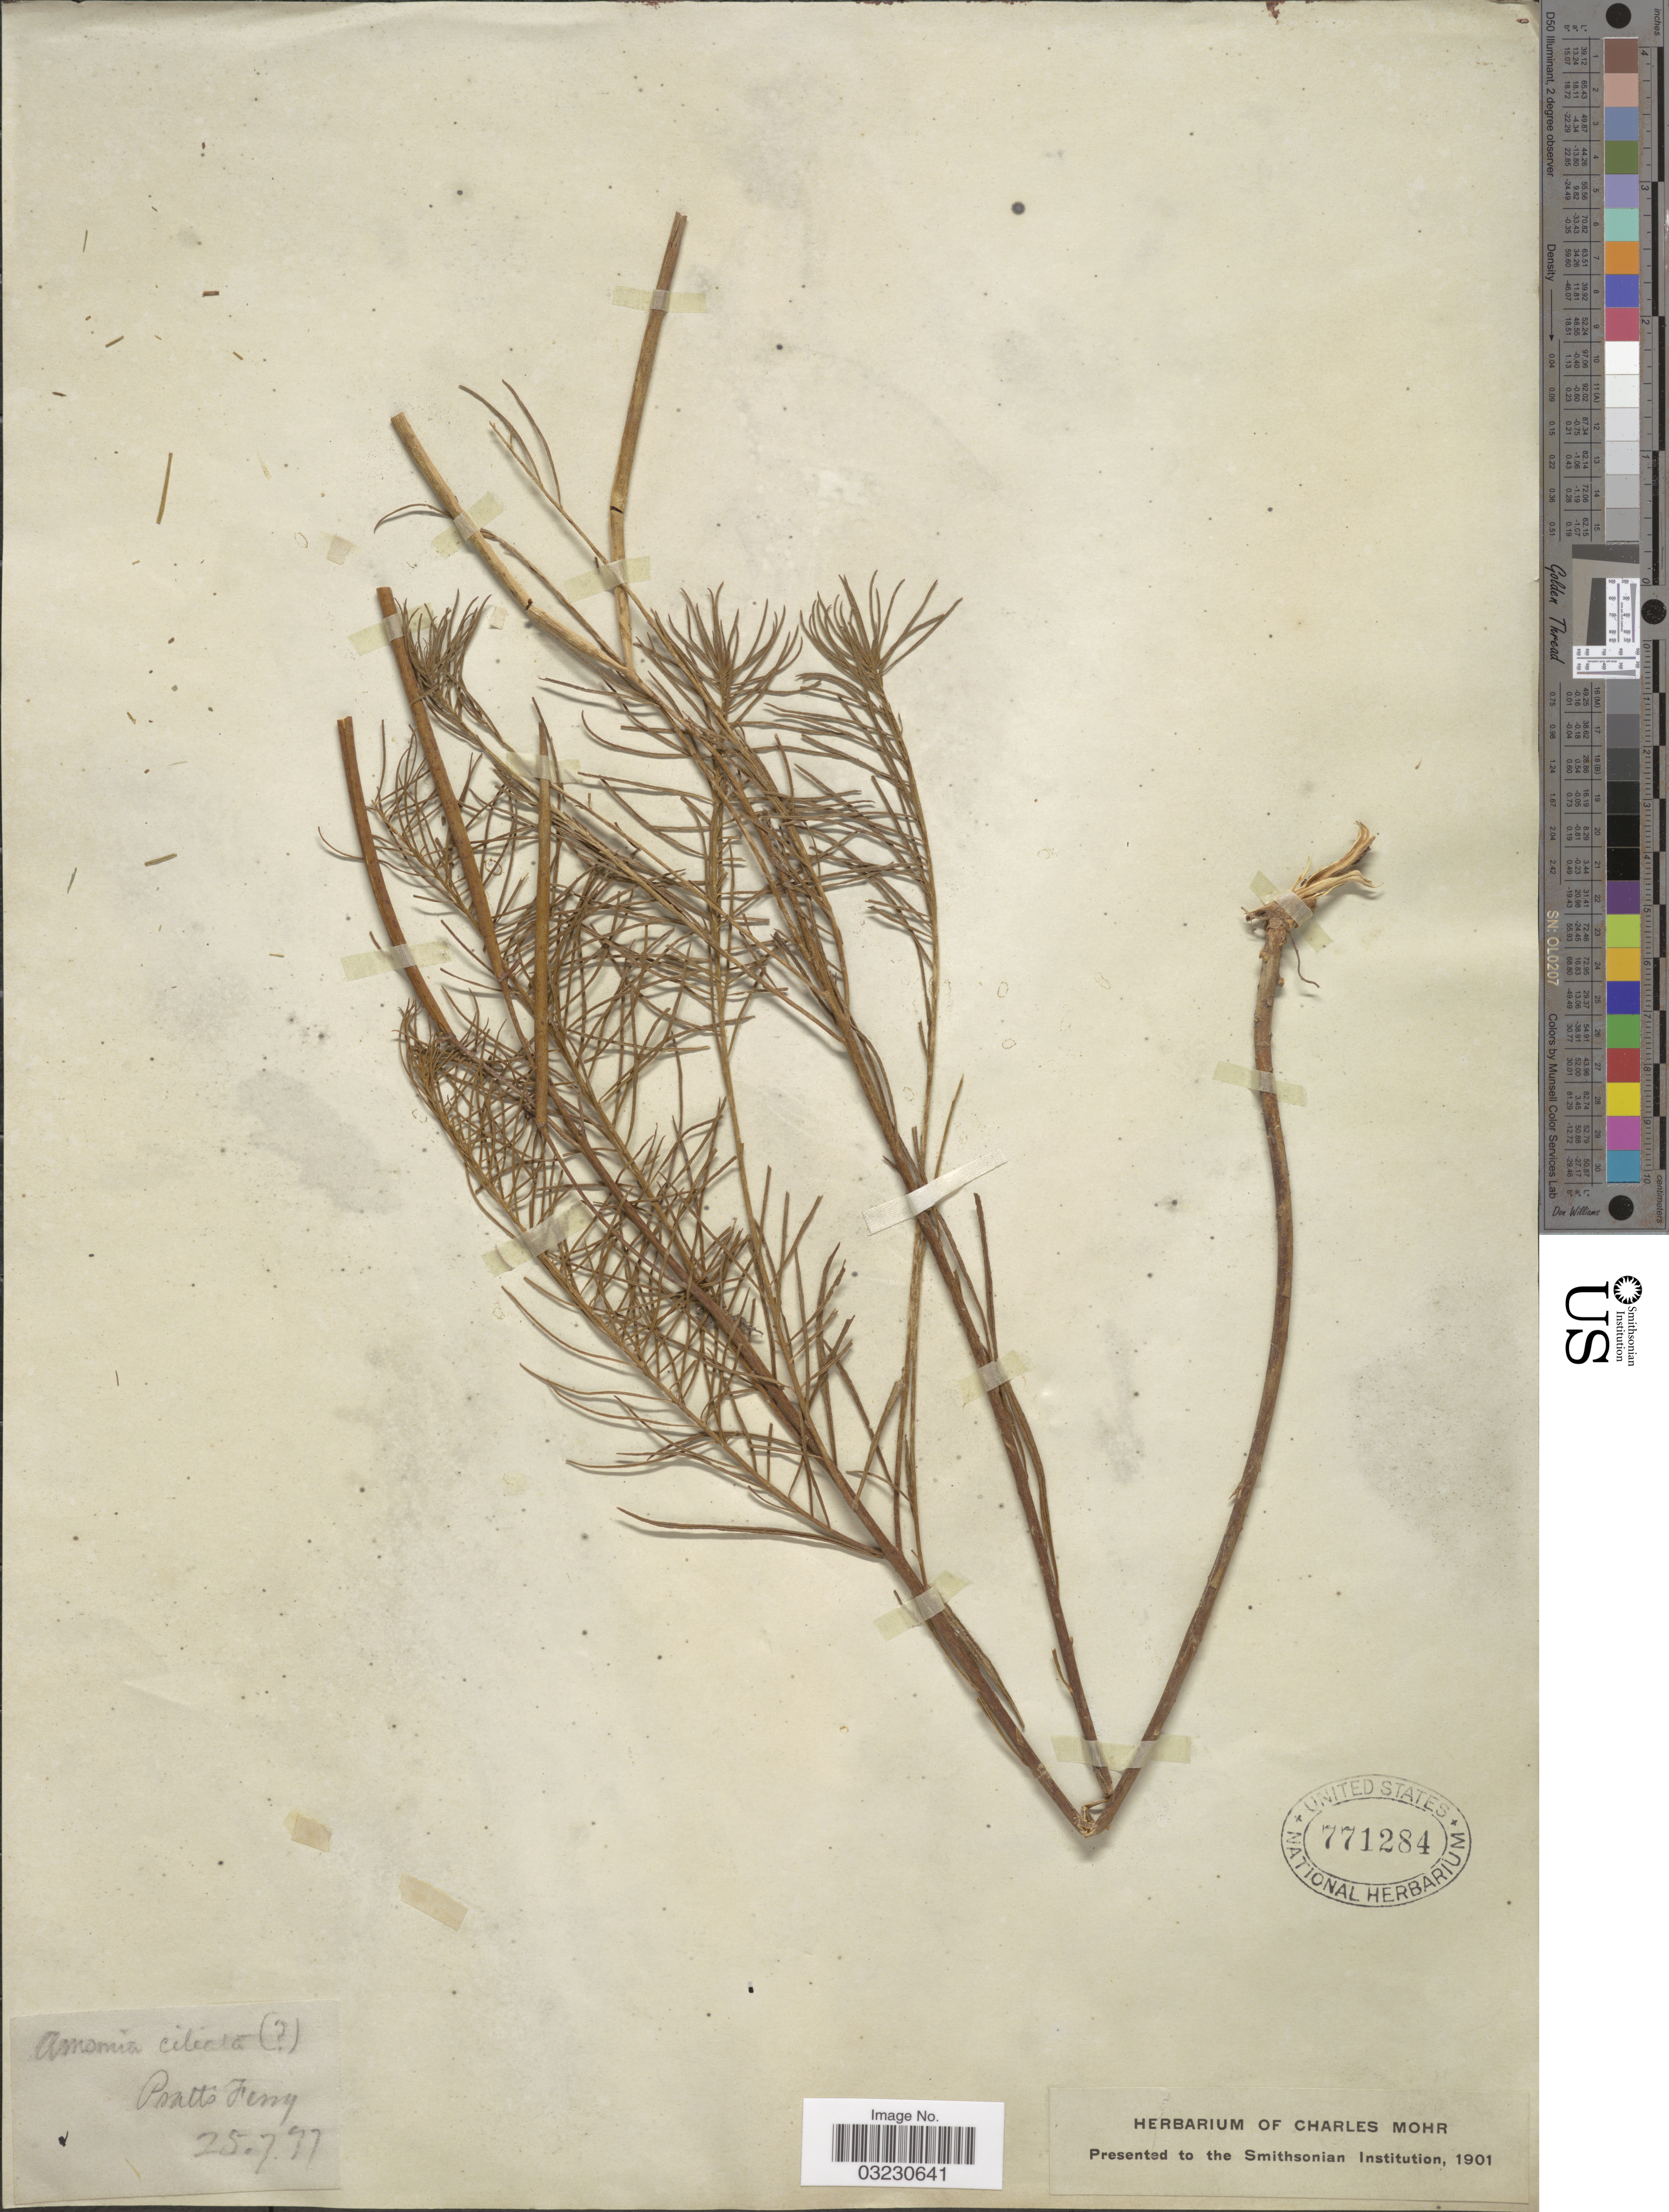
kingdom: Plantae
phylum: Tracheophyta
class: Magnoliopsida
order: Gentianales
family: Apocynaceae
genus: Amsonia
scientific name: Amsonia tenuifolia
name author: (Raf.) R.A. Harper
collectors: ex herb. Charles Mohr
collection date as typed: Transcribed d/m/y: 25/7/97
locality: Psatto Feng. [interpreted]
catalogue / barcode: US 771284